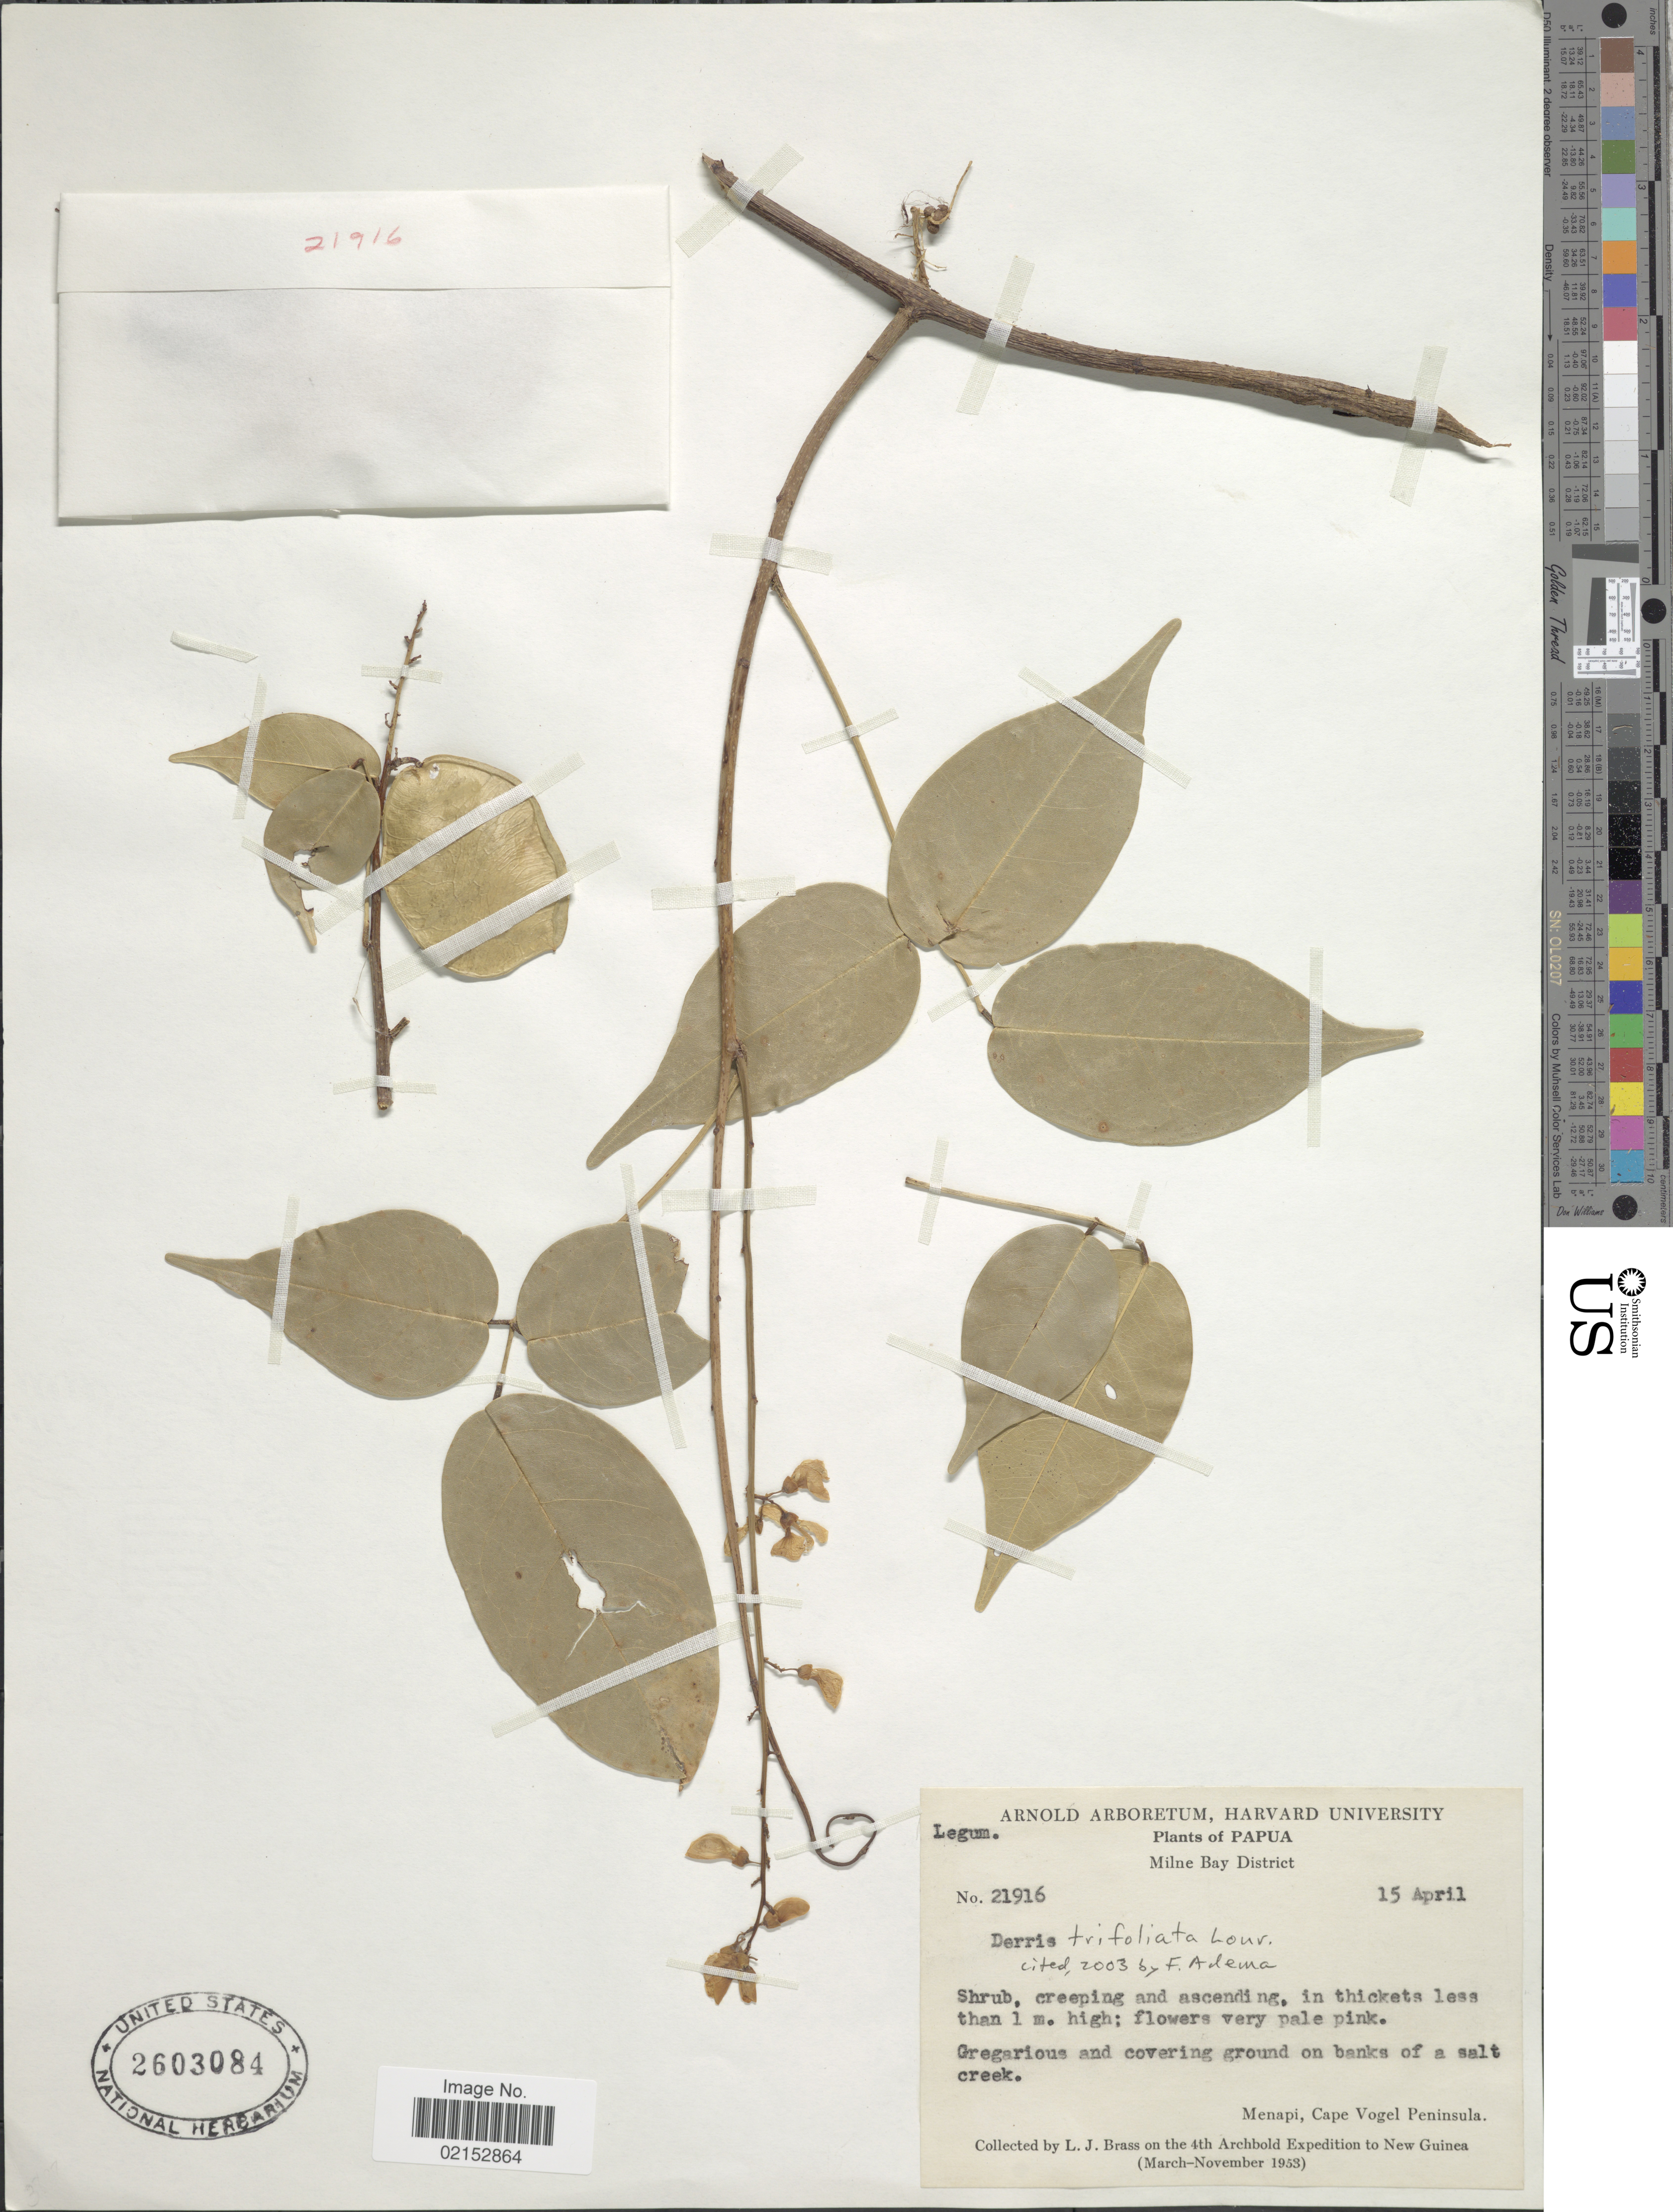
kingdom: Plantae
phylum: Tracheophyta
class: Magnoliopsida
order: Fabales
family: Fabaceae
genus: Derris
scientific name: Derris trifoliata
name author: Lour.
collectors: L. J. Brass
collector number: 21916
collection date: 1953-04-15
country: Papua New Guinea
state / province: Milne Bay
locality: Papua, Menapi, Cape Vogel Peninsula, New Guinea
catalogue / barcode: US 2603084